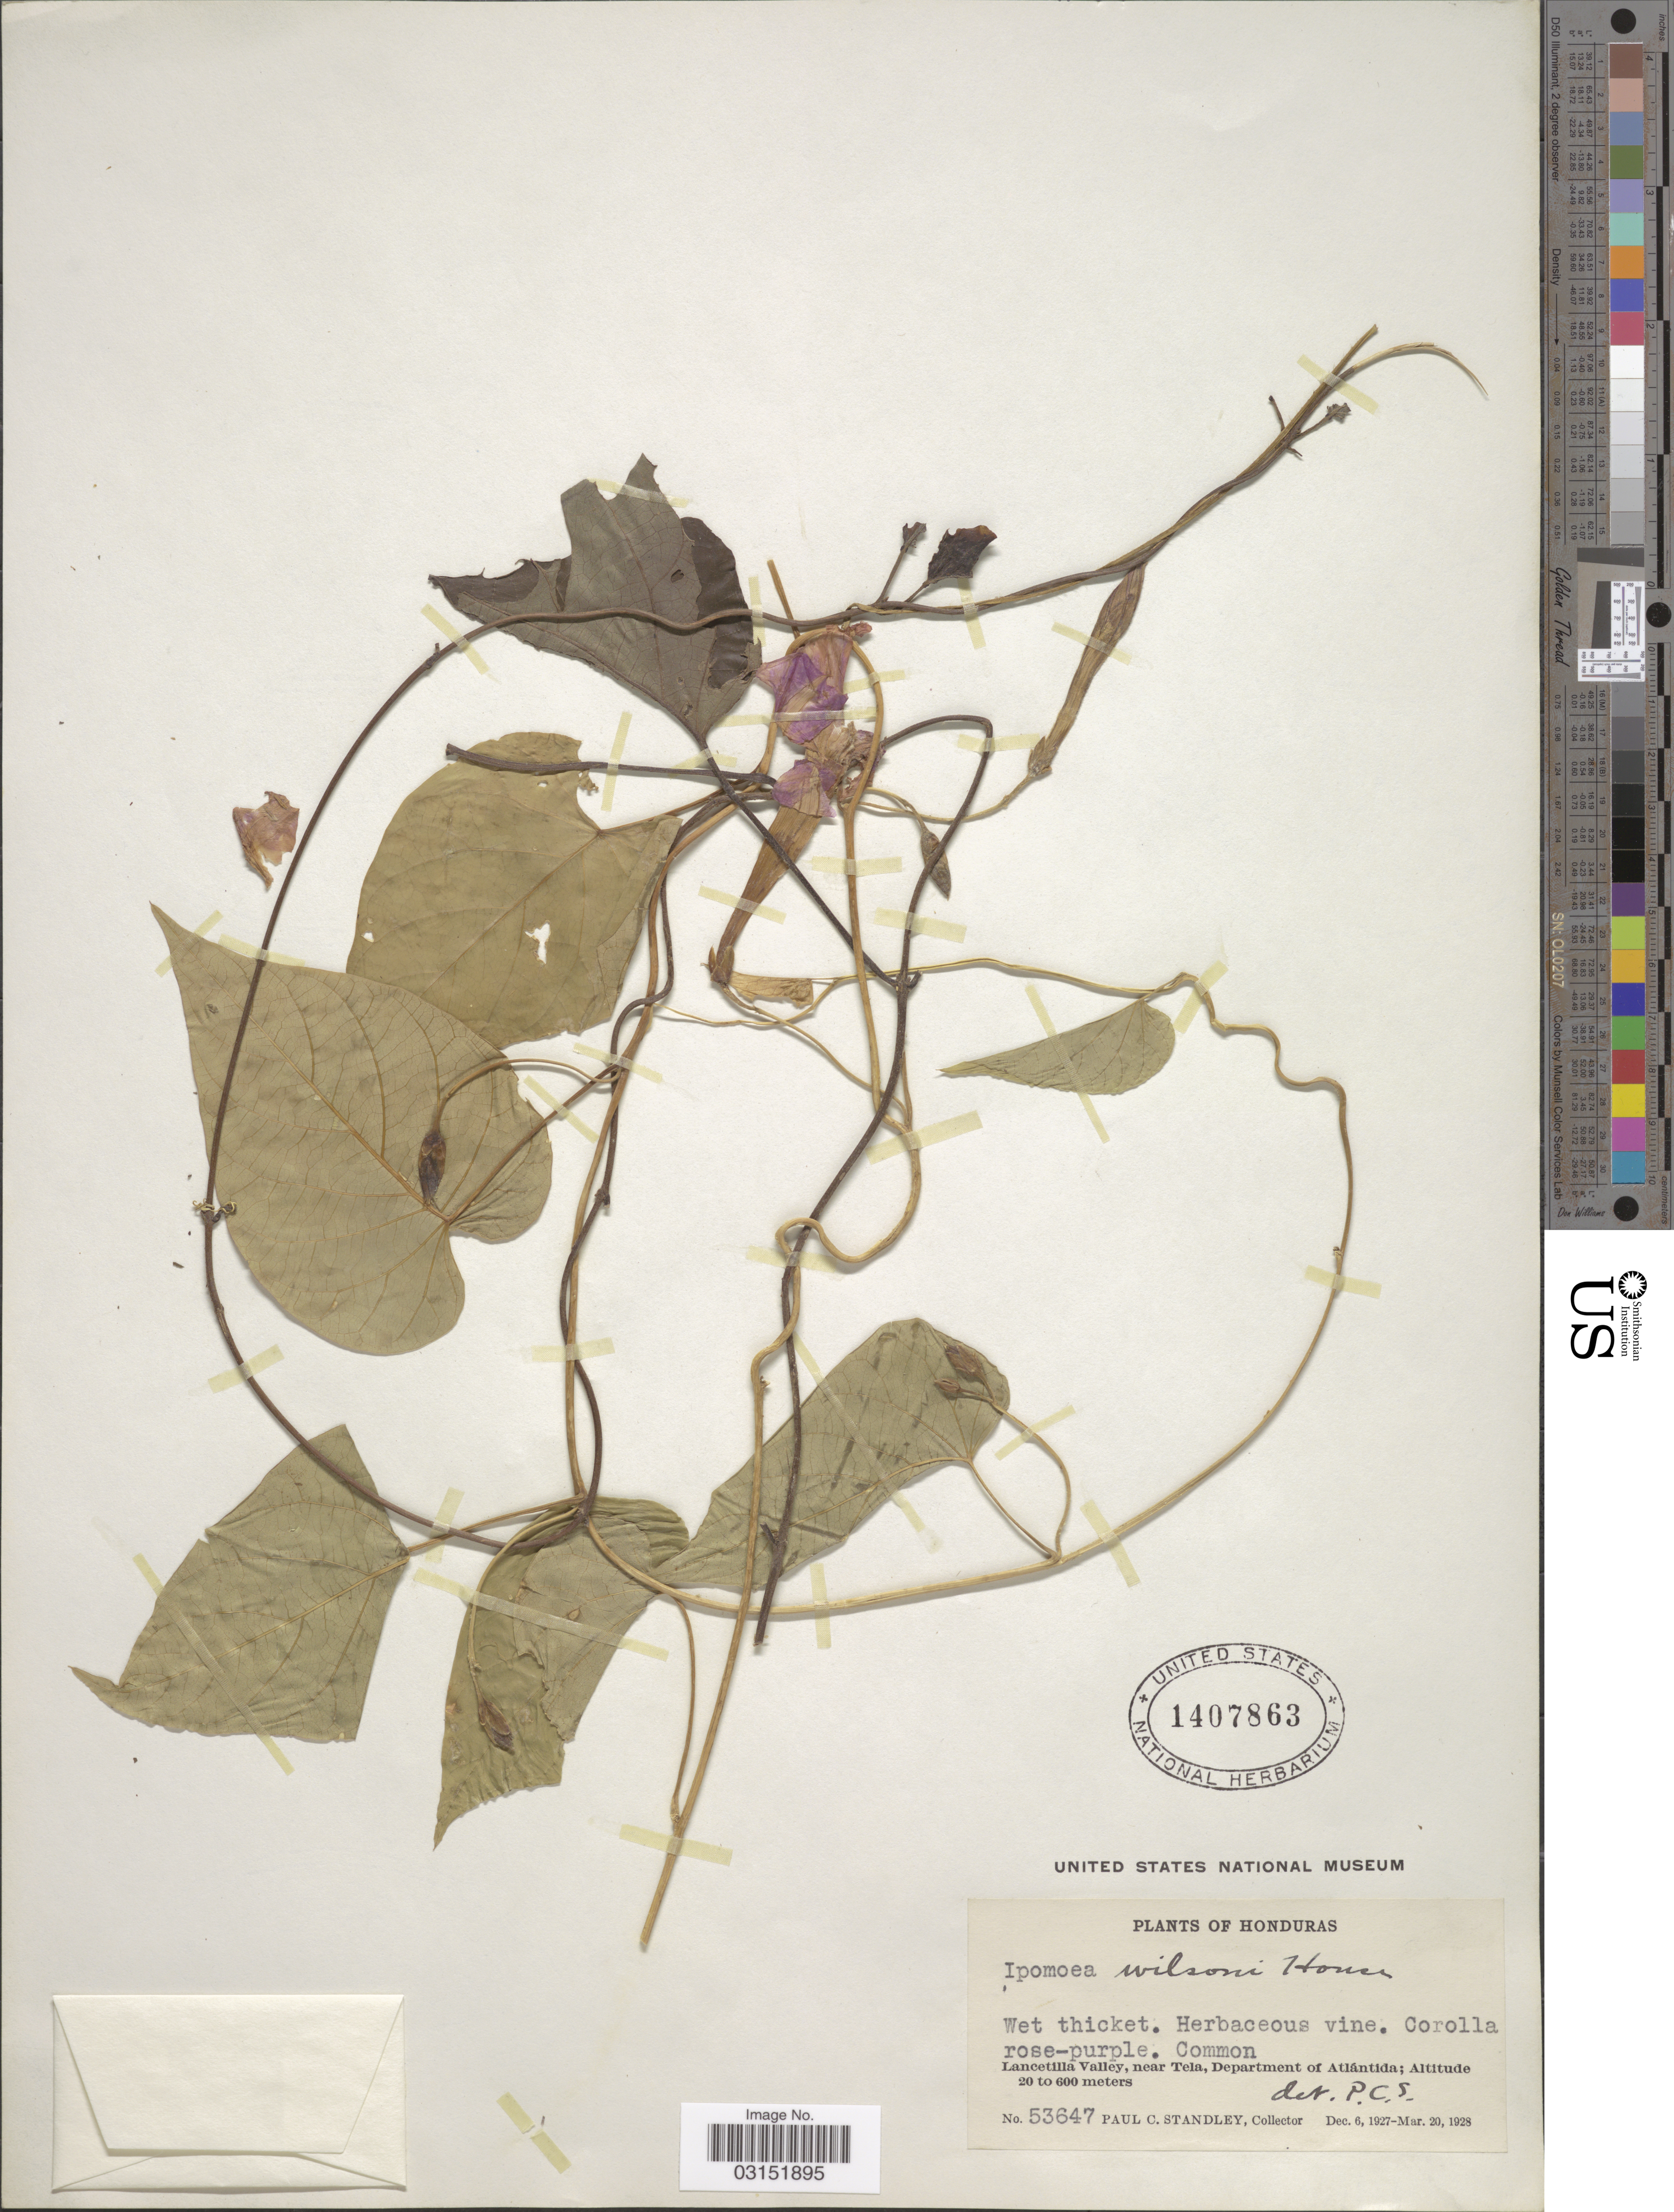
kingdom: Plantae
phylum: Tracheophyta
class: Magnoliopsida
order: Solanales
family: Convolvulaceae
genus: Ipomoea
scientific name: Ipomoea sp.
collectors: P. C. Standley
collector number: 53647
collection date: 1927-12-06/1928-03-20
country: Honduras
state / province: Atlántida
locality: Lancetilla Valley, near Tela, Department of Atlántida.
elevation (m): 20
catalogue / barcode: US 1407863